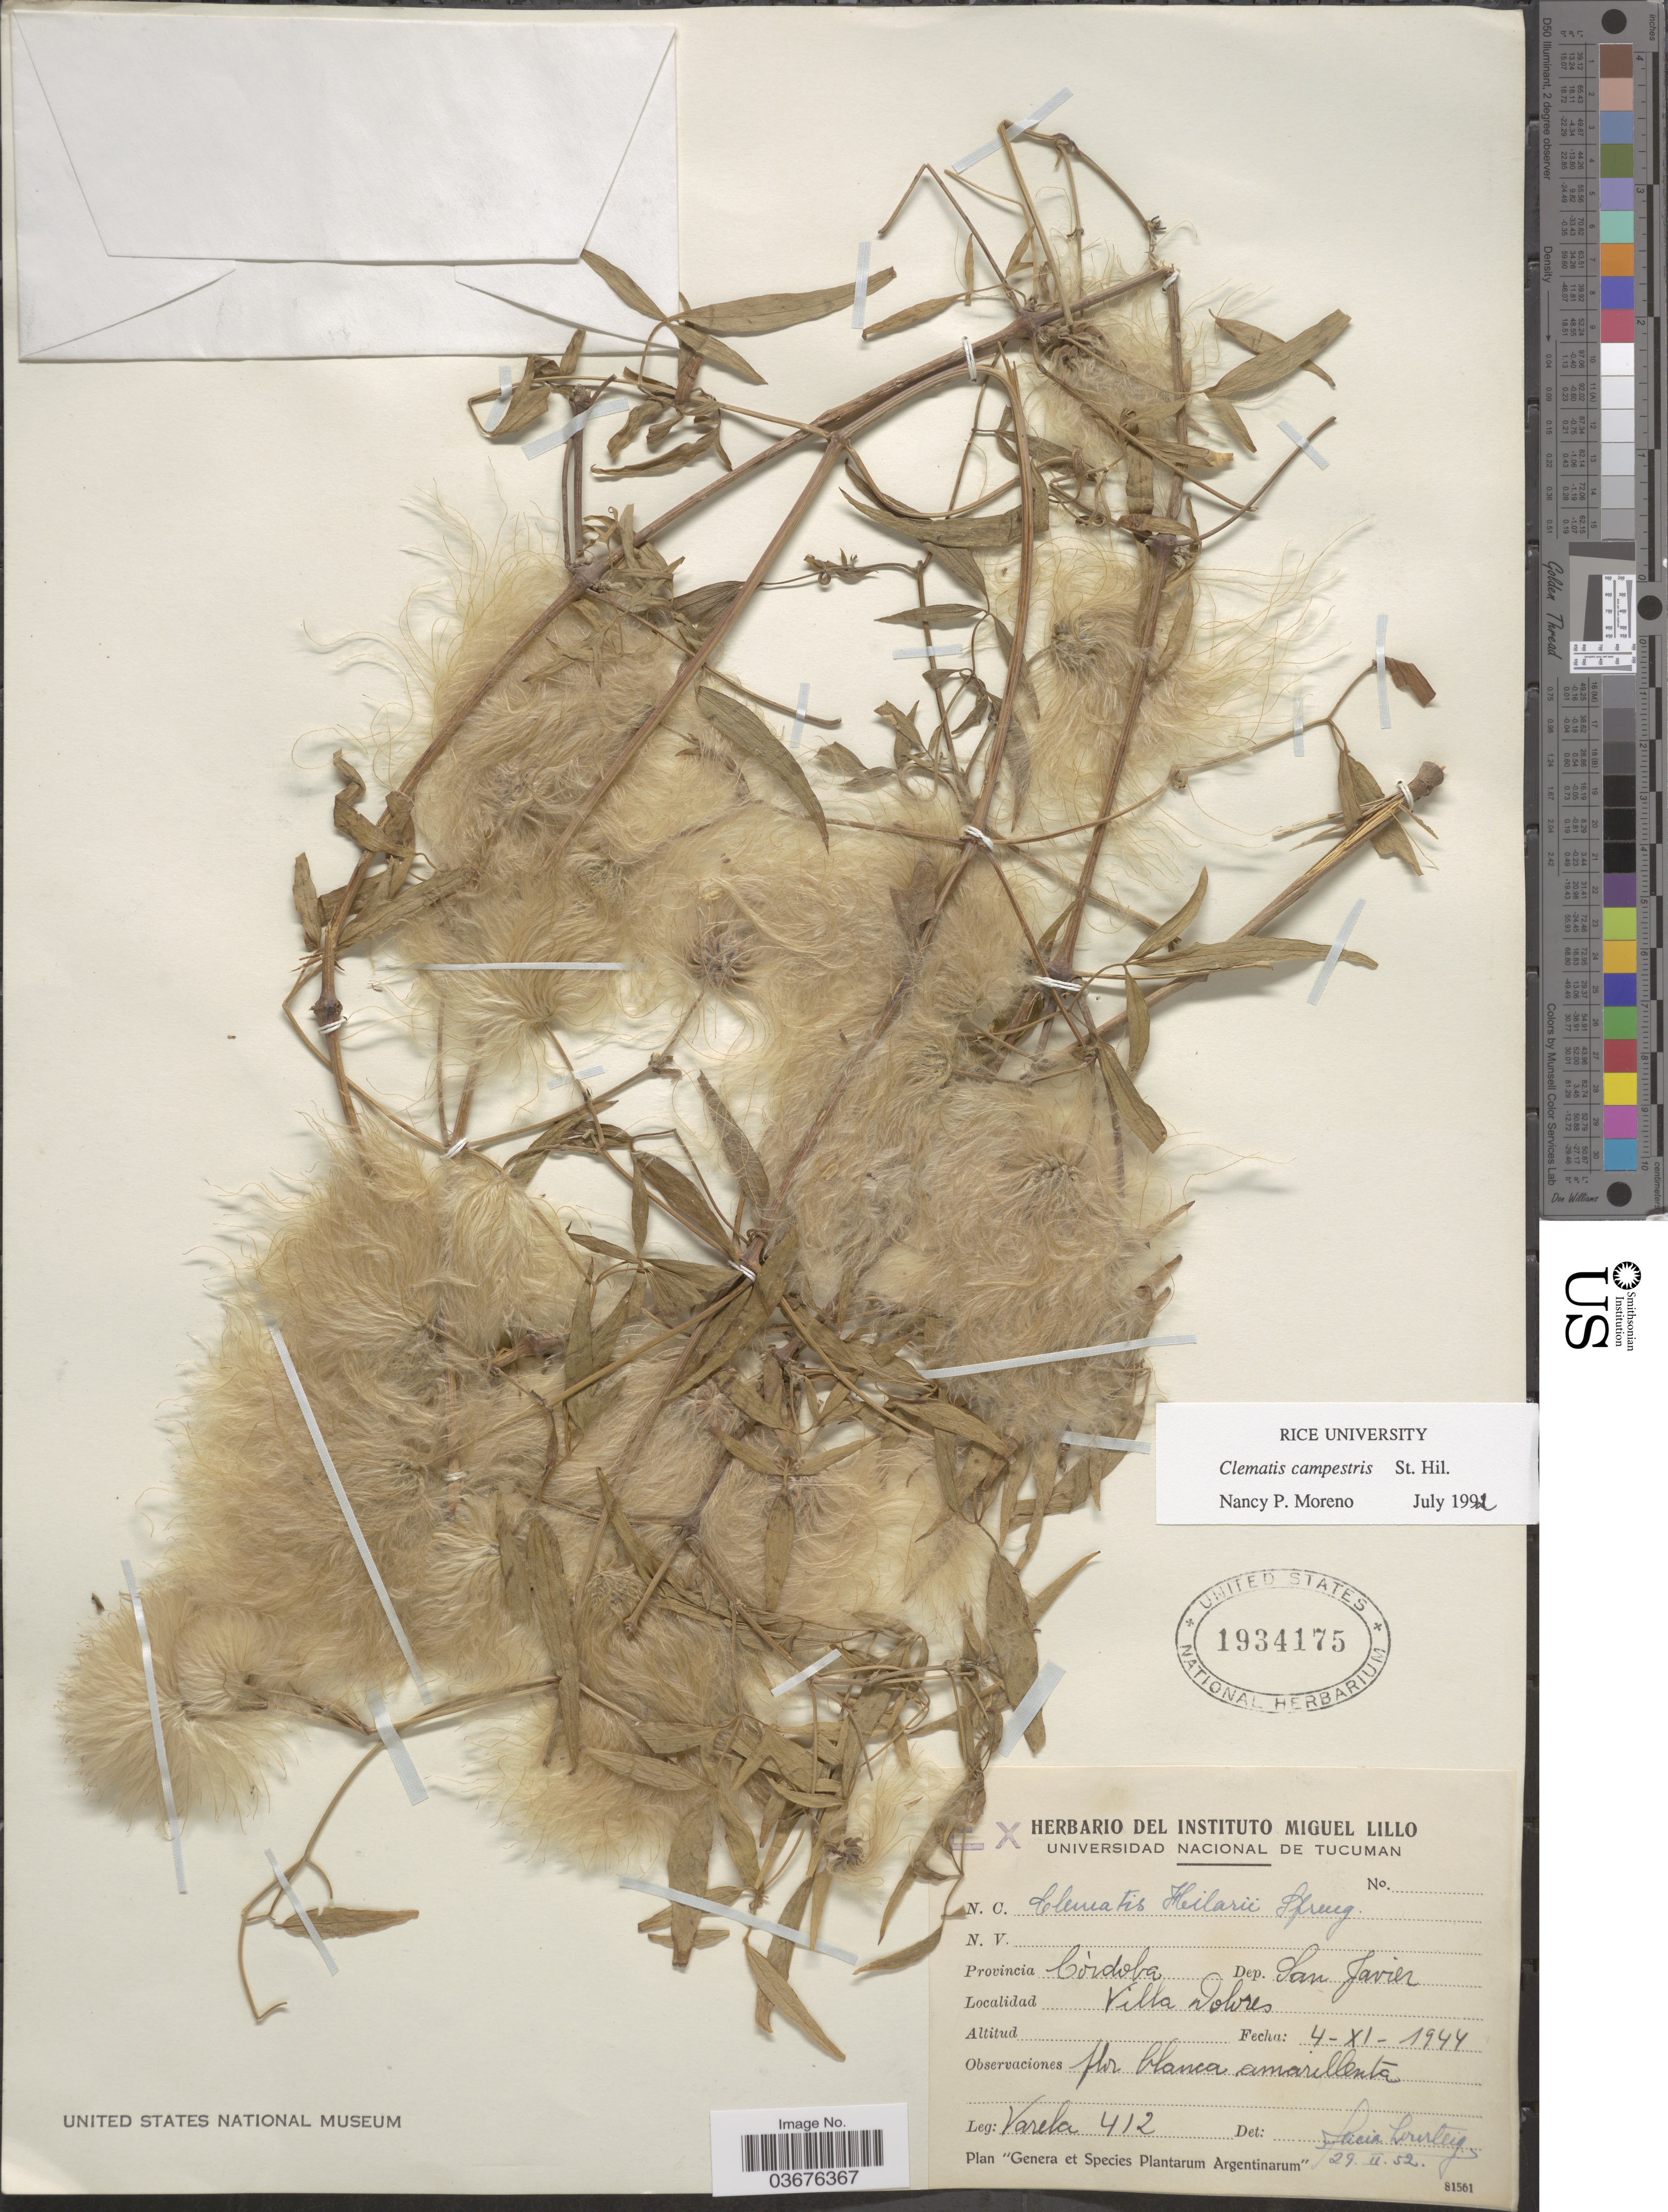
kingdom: Plantae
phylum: Tracheophyta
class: Magnoliopsida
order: Ranunculales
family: Ranunculaceae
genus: Clematis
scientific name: Clematis campestris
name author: A. St.-Hil.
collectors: -. Varela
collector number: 412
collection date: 1944-11-04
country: Argentina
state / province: Cordoba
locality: Dep. San Javier. Villa Dolores.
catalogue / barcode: US 1934175